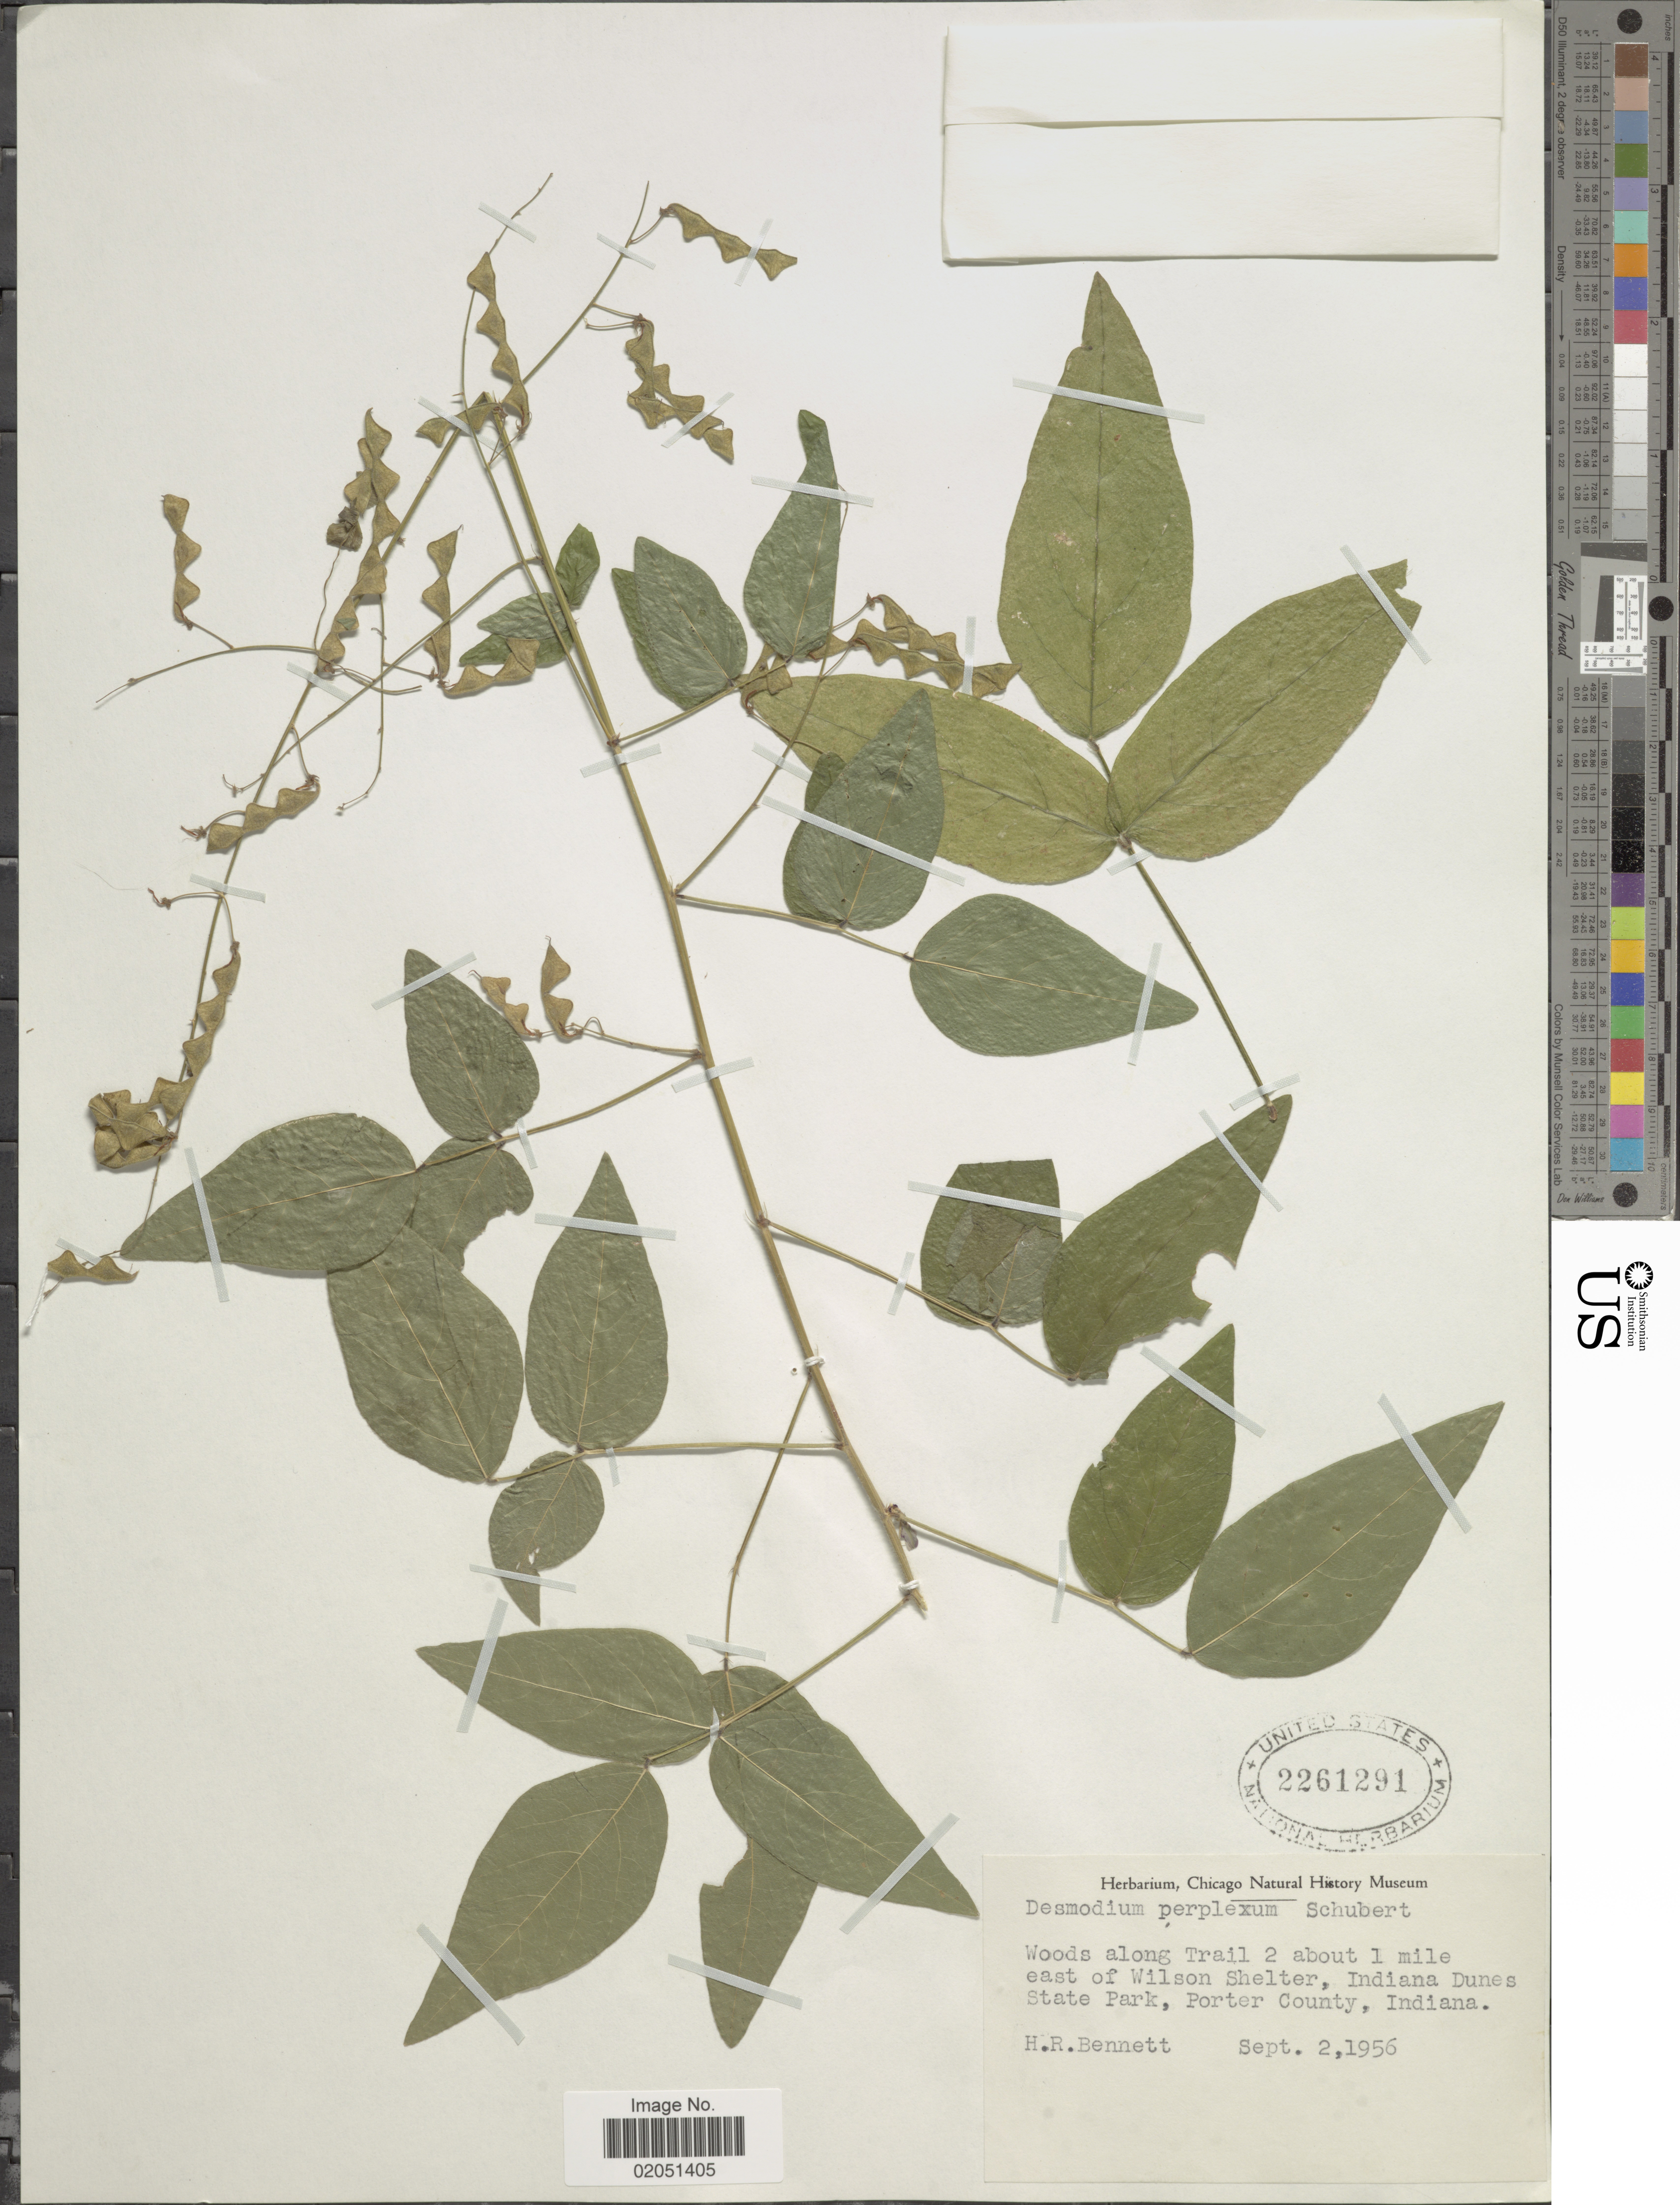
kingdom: Plantae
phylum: Tracheophyta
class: Magnoliopsida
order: Fabales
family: Fabaceae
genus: Desmodium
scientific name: Desmodium perplexum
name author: B.G. Schub.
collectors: H. R. Bennett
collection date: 1956-09-02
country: United States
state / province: Indiana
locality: Woods along Trail 2 about 1 mile east of Wilson Shelter, Indiana Dunes State Park, Porter County.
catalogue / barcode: US 2261291